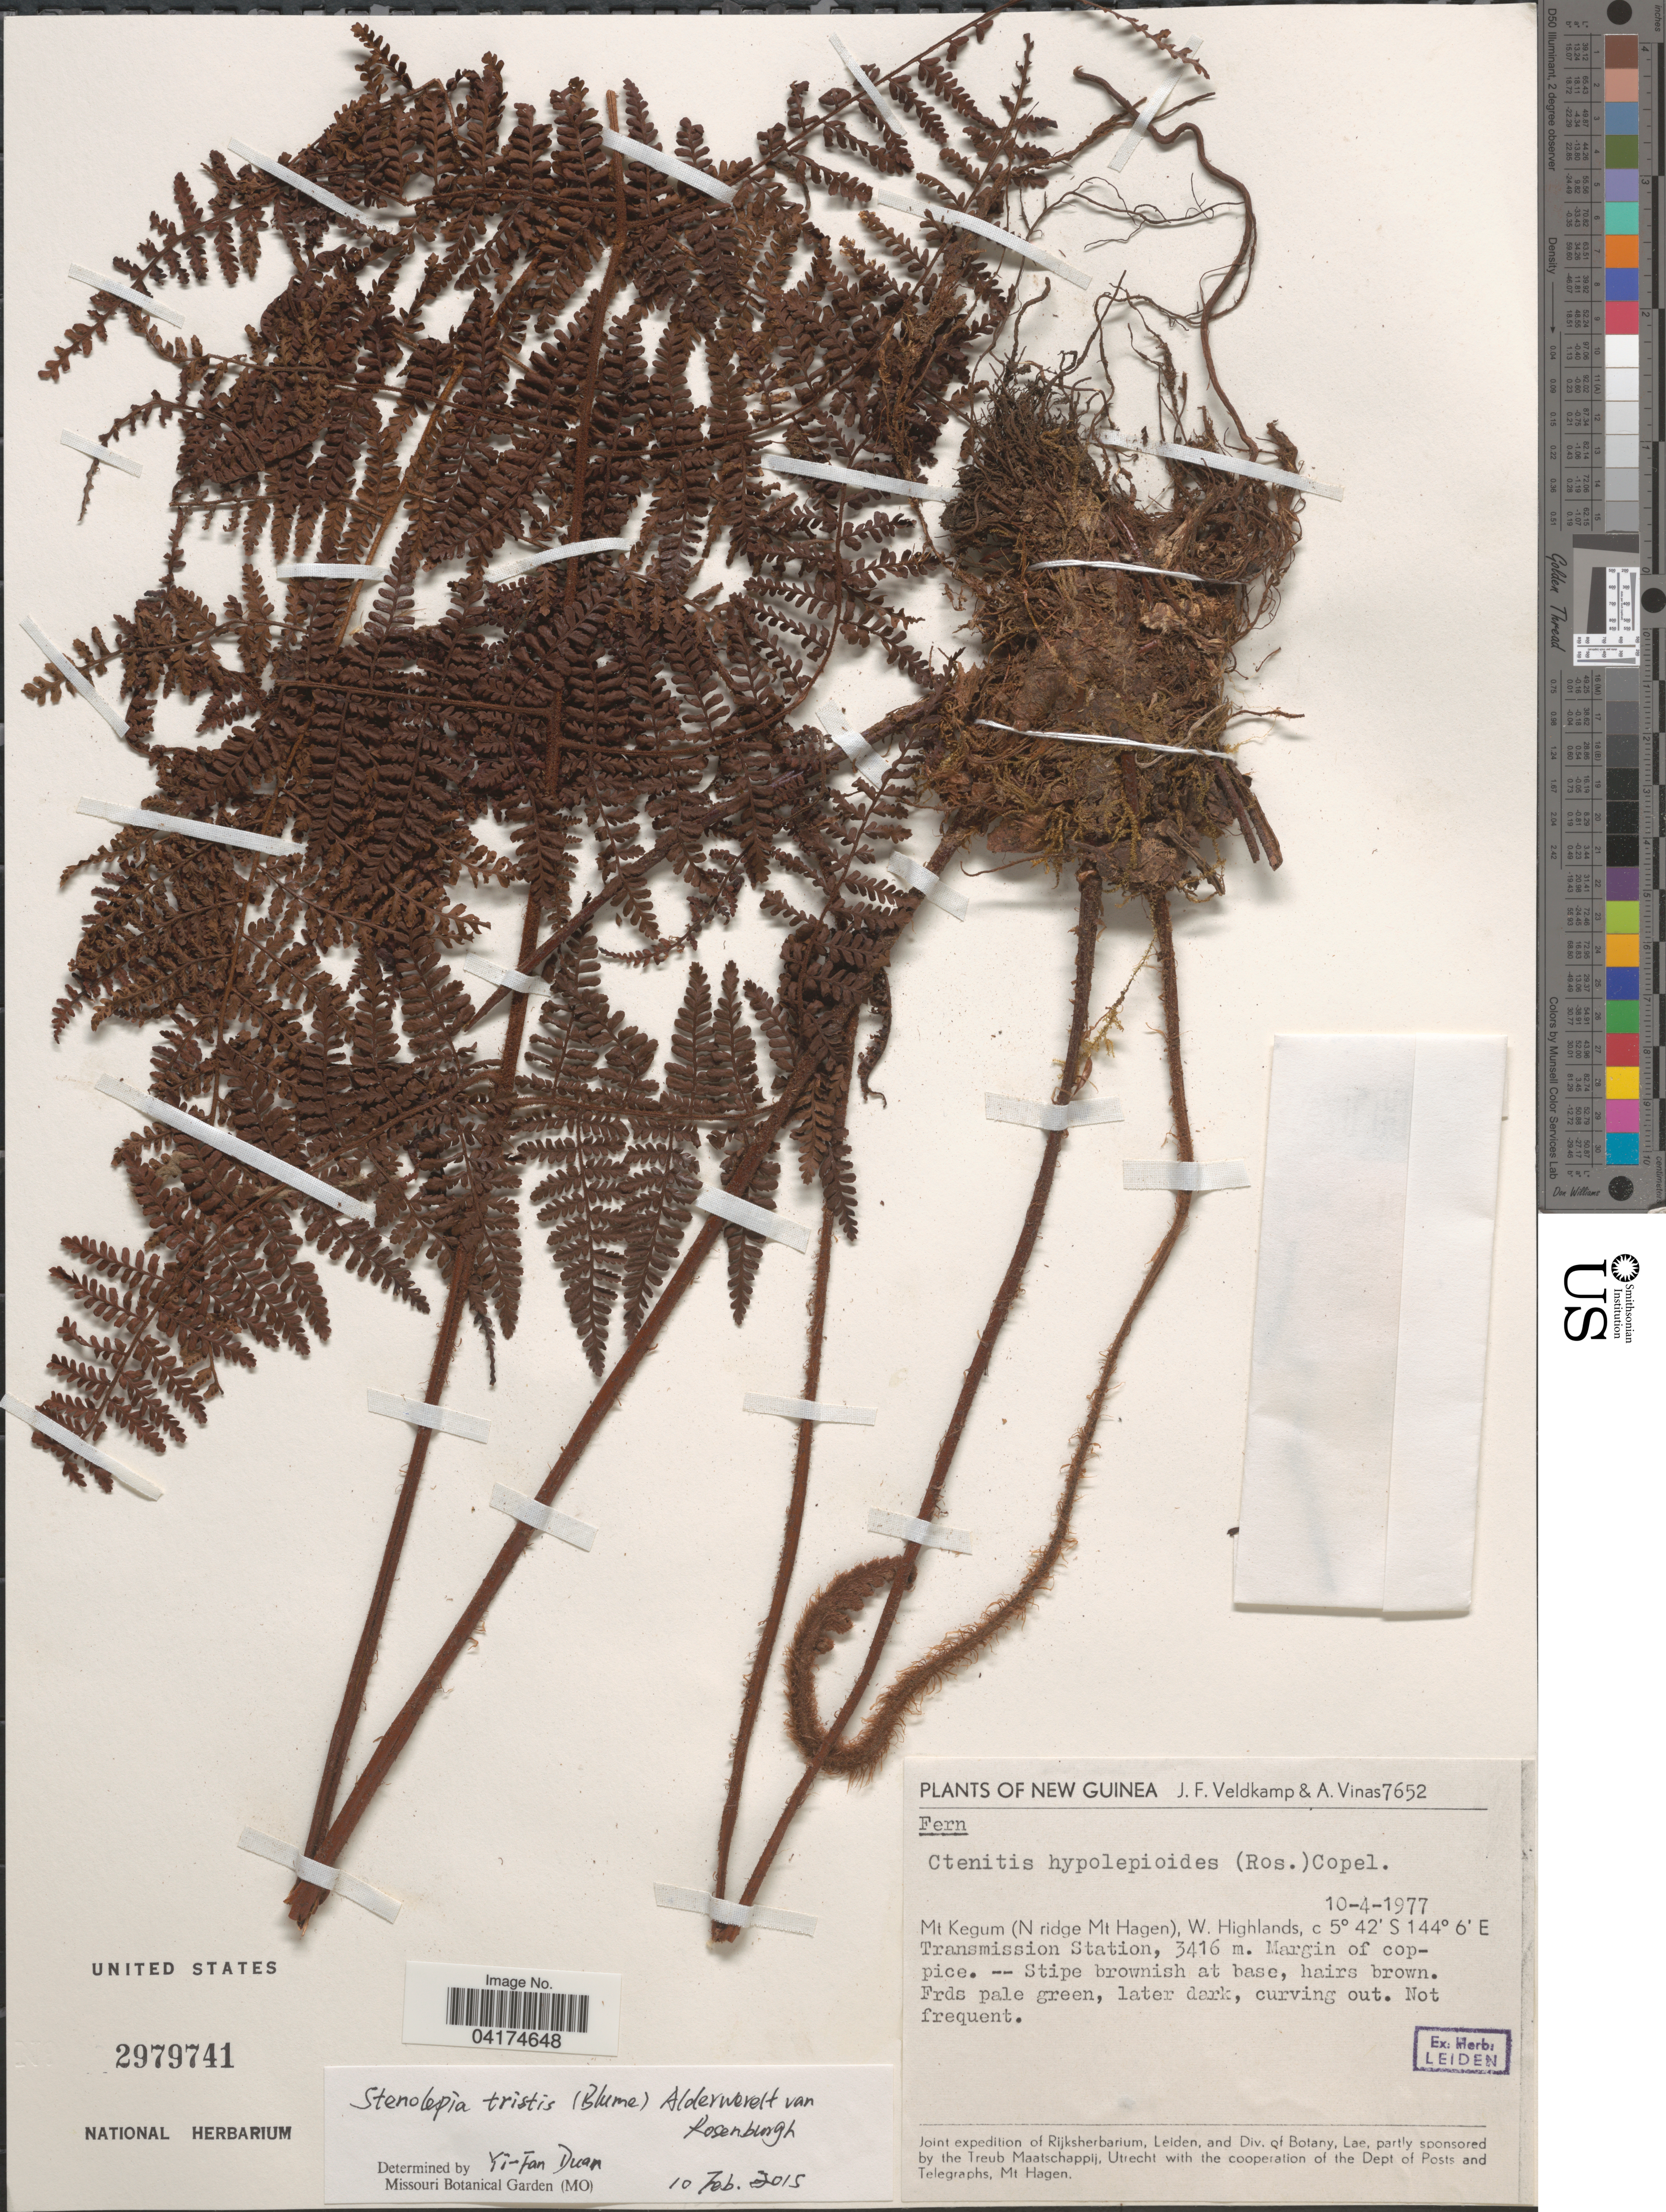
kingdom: Plantae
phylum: Tracheophyta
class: Polypodiopsida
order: Polypodiales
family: Dryopteridaceae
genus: Stenolepia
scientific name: Stenolepia tristis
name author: (Blume) Alderw.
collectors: J. F. Veldkamp & A. Vinas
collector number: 7652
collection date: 1977-04-10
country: Papua New Guinea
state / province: Western Highlands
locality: Mt Kegum (N ridge Mt Hagen), Transmission Station. Joint expedition of Rijskherbarium, Leiden, and Div. of Botany, Lae.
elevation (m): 3416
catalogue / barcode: US 2979741